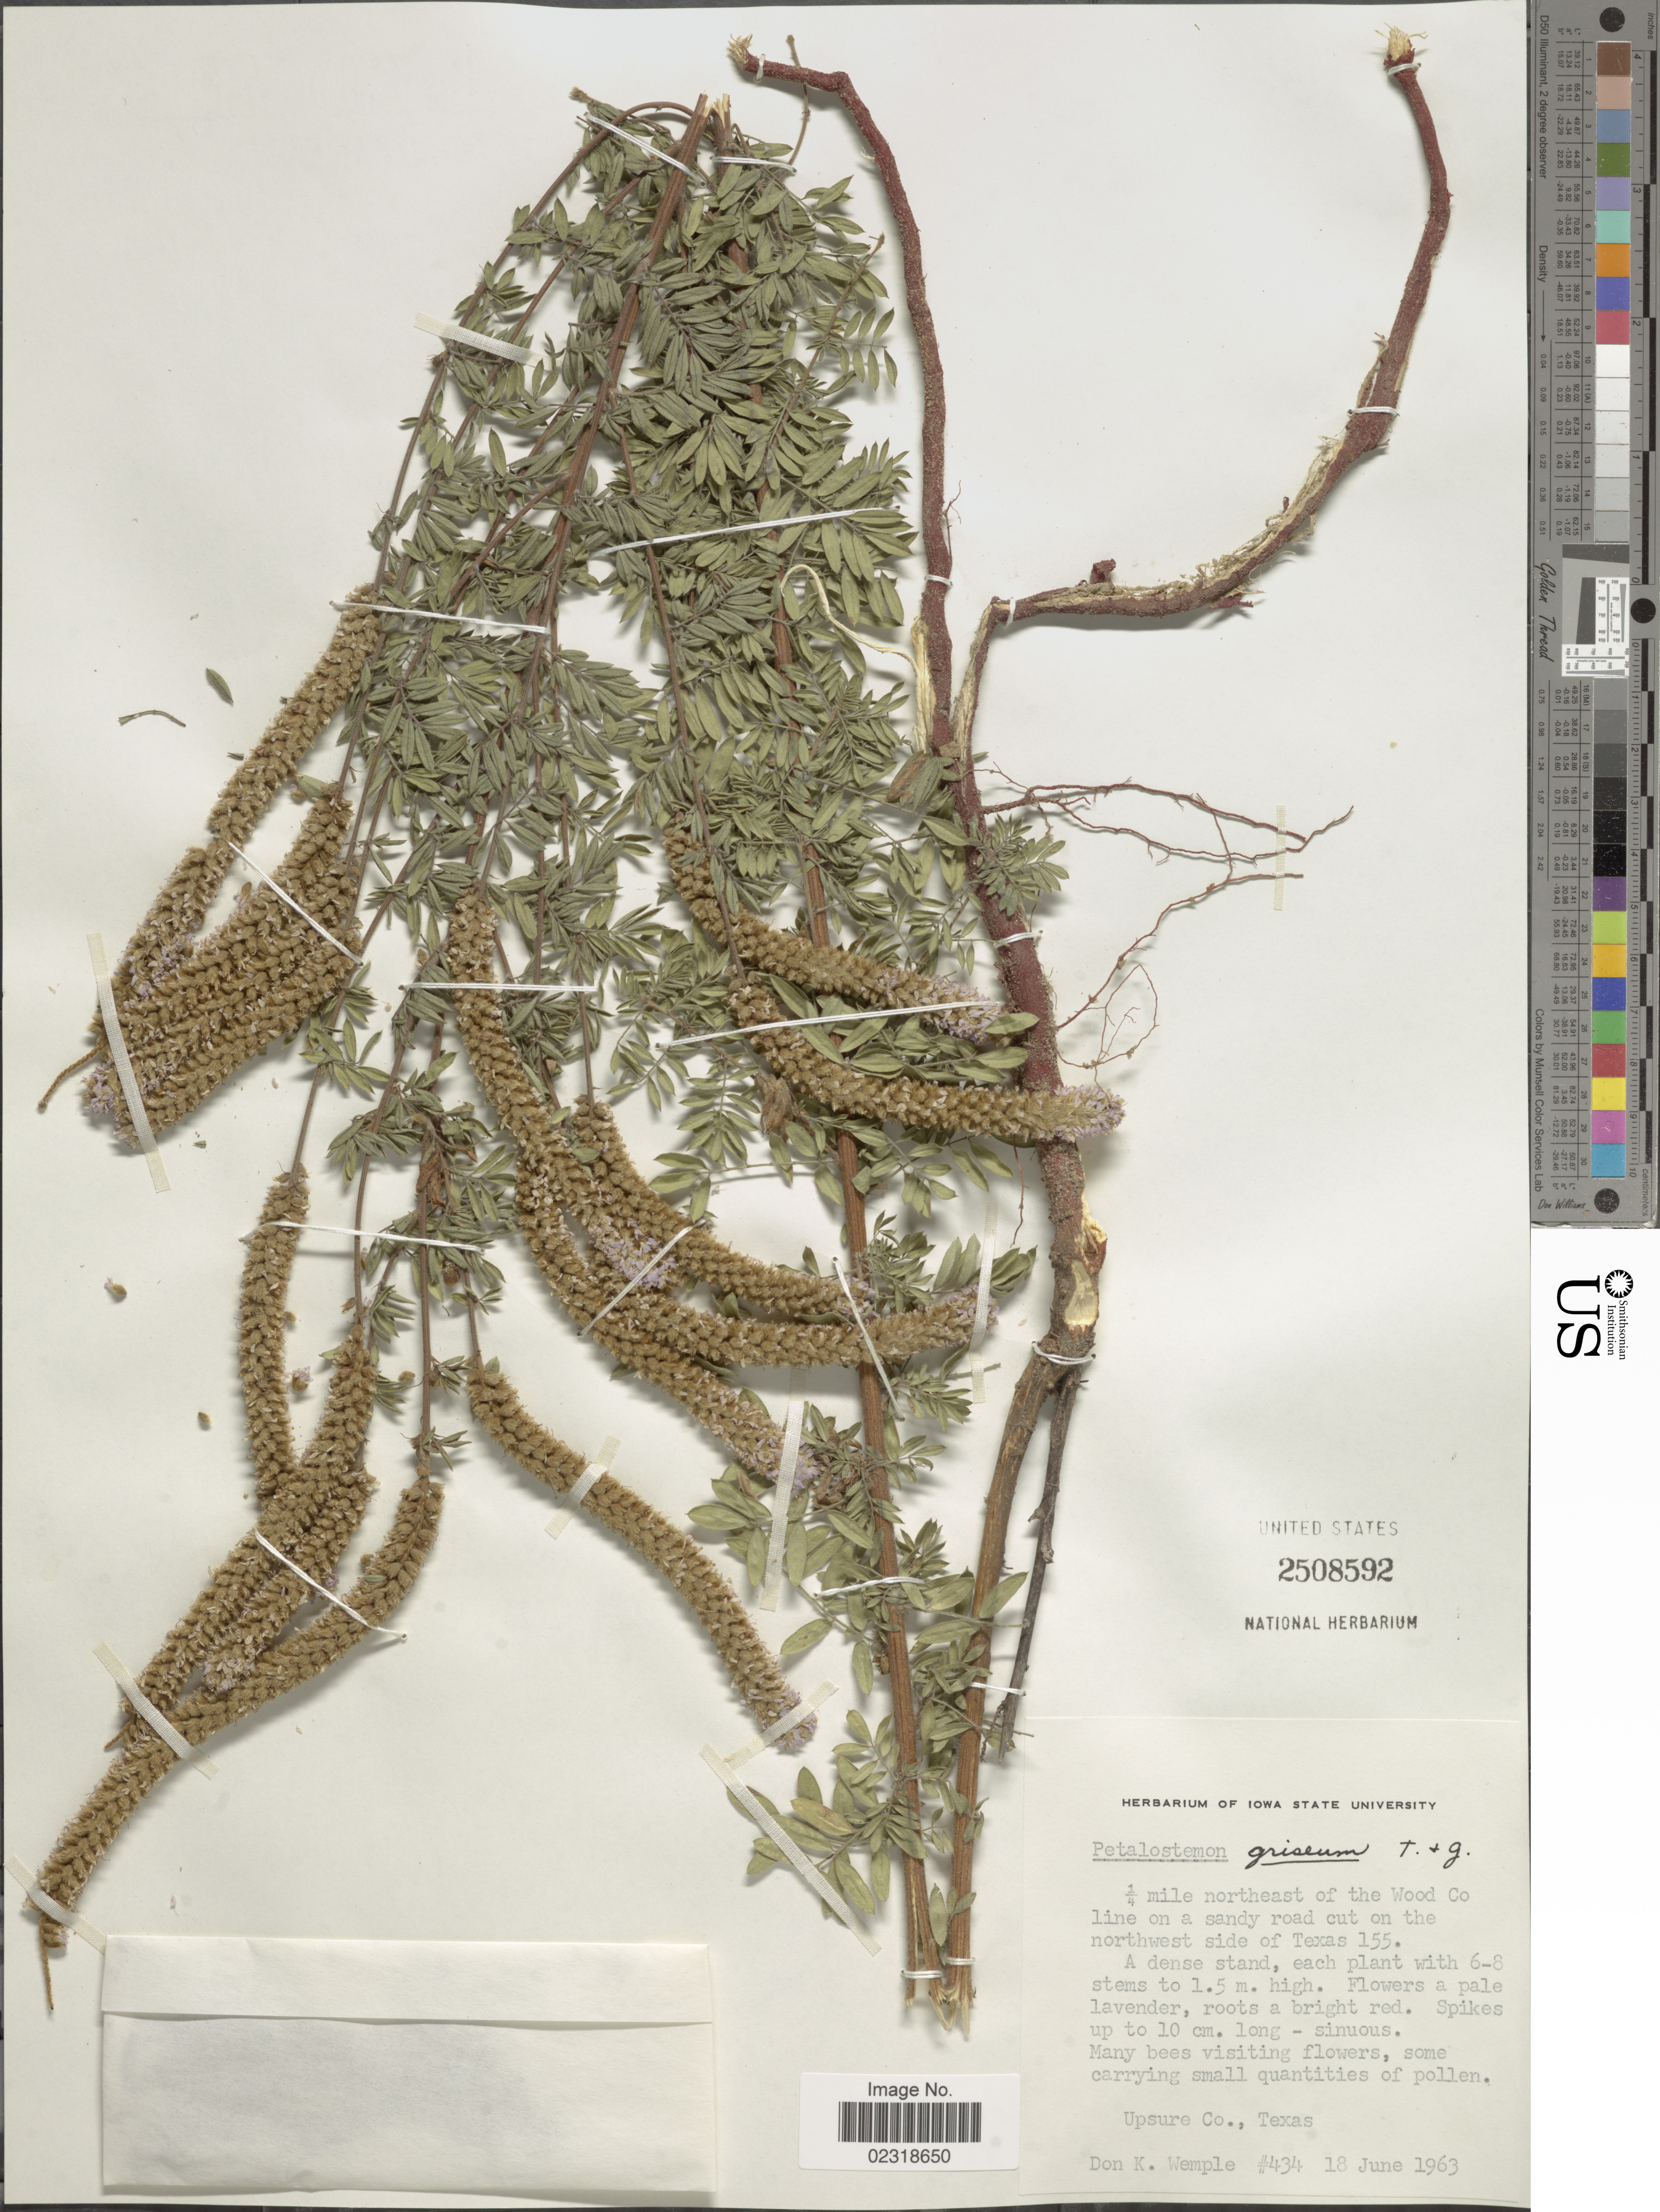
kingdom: Plantae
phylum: Tracheophyta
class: Magnoliopsida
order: Fabales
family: Fabaceae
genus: Dalea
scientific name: Dalea villosa var. grisea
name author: (Torr. & A. Gray) Barneby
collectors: D. Wemple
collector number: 434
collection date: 1963-06-18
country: United States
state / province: Texas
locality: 1/4 mile northeastr of the Wood Xo. line on a sandy road cut on the northwest side of Texas 155, Upsure Co.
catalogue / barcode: US 2508592